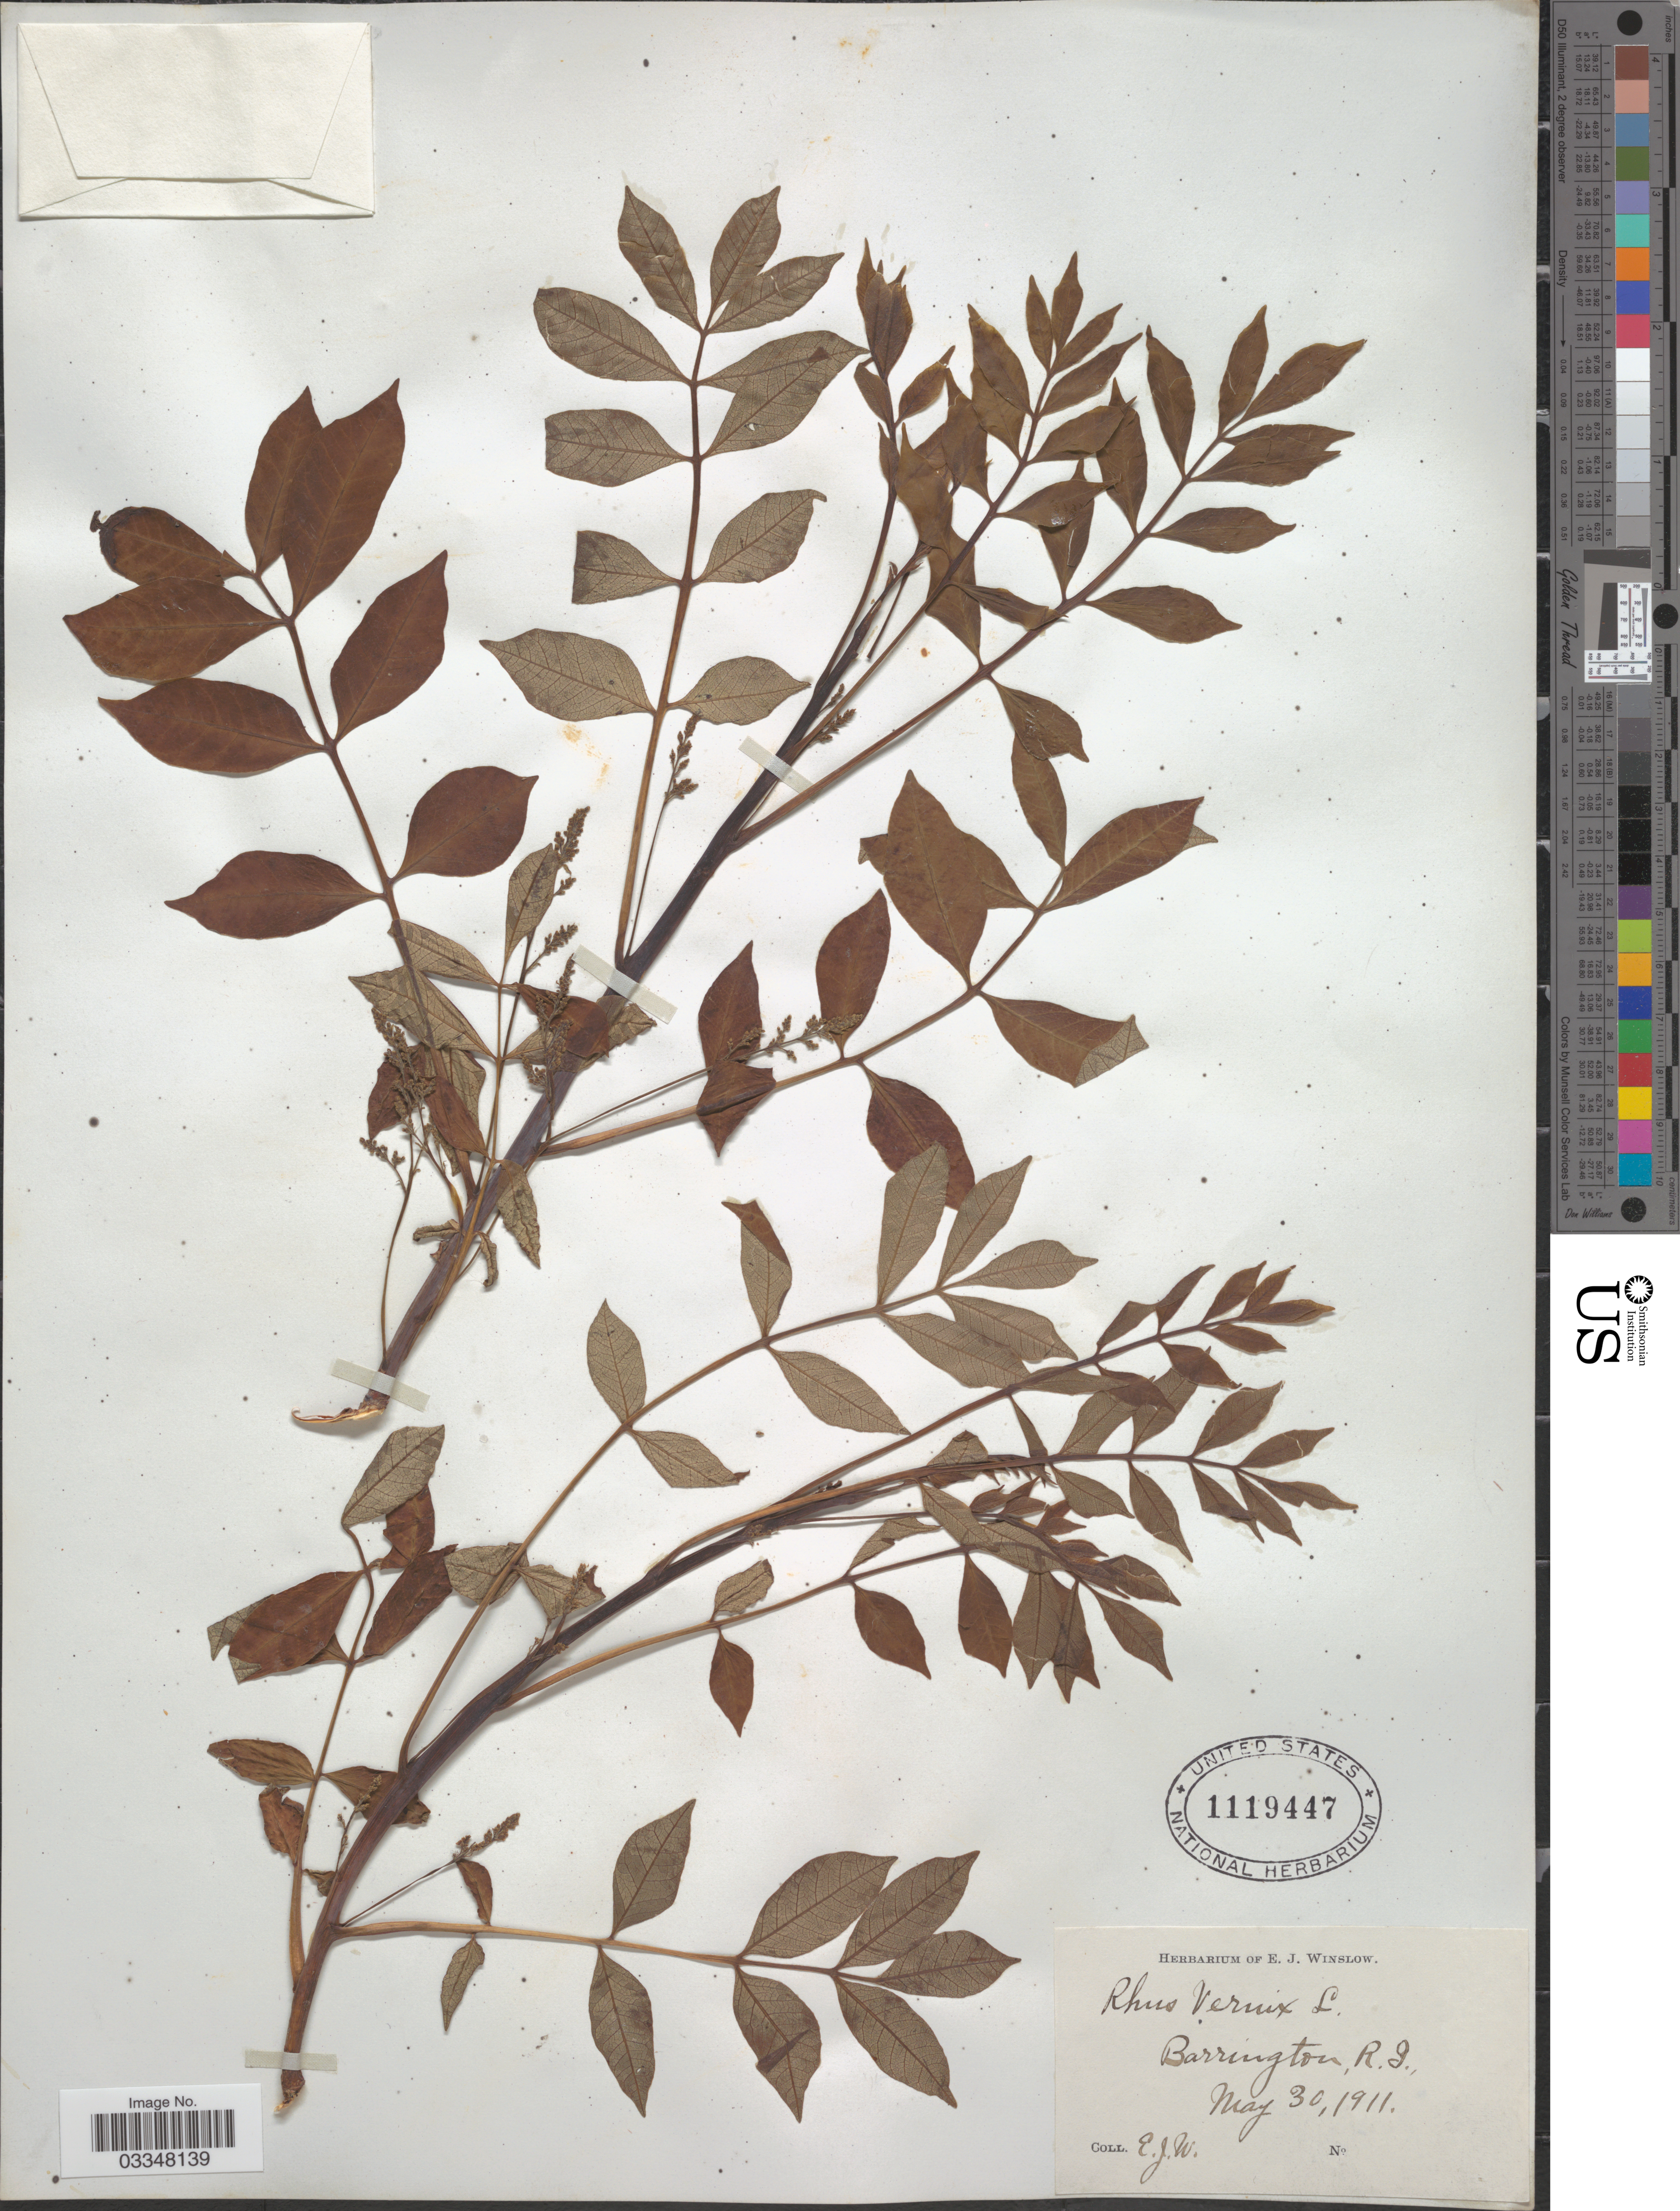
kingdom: Plantae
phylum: Tracheophyta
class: Magnoliopsida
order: Sapindales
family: Anacardiaceae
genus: Toxicodendron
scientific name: Toxicodendron vernix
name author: (L.) Kuntze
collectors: E. Winslow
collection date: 1911-05-30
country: United States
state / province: Rhode Island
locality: Barrington.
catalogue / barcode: US 1119447